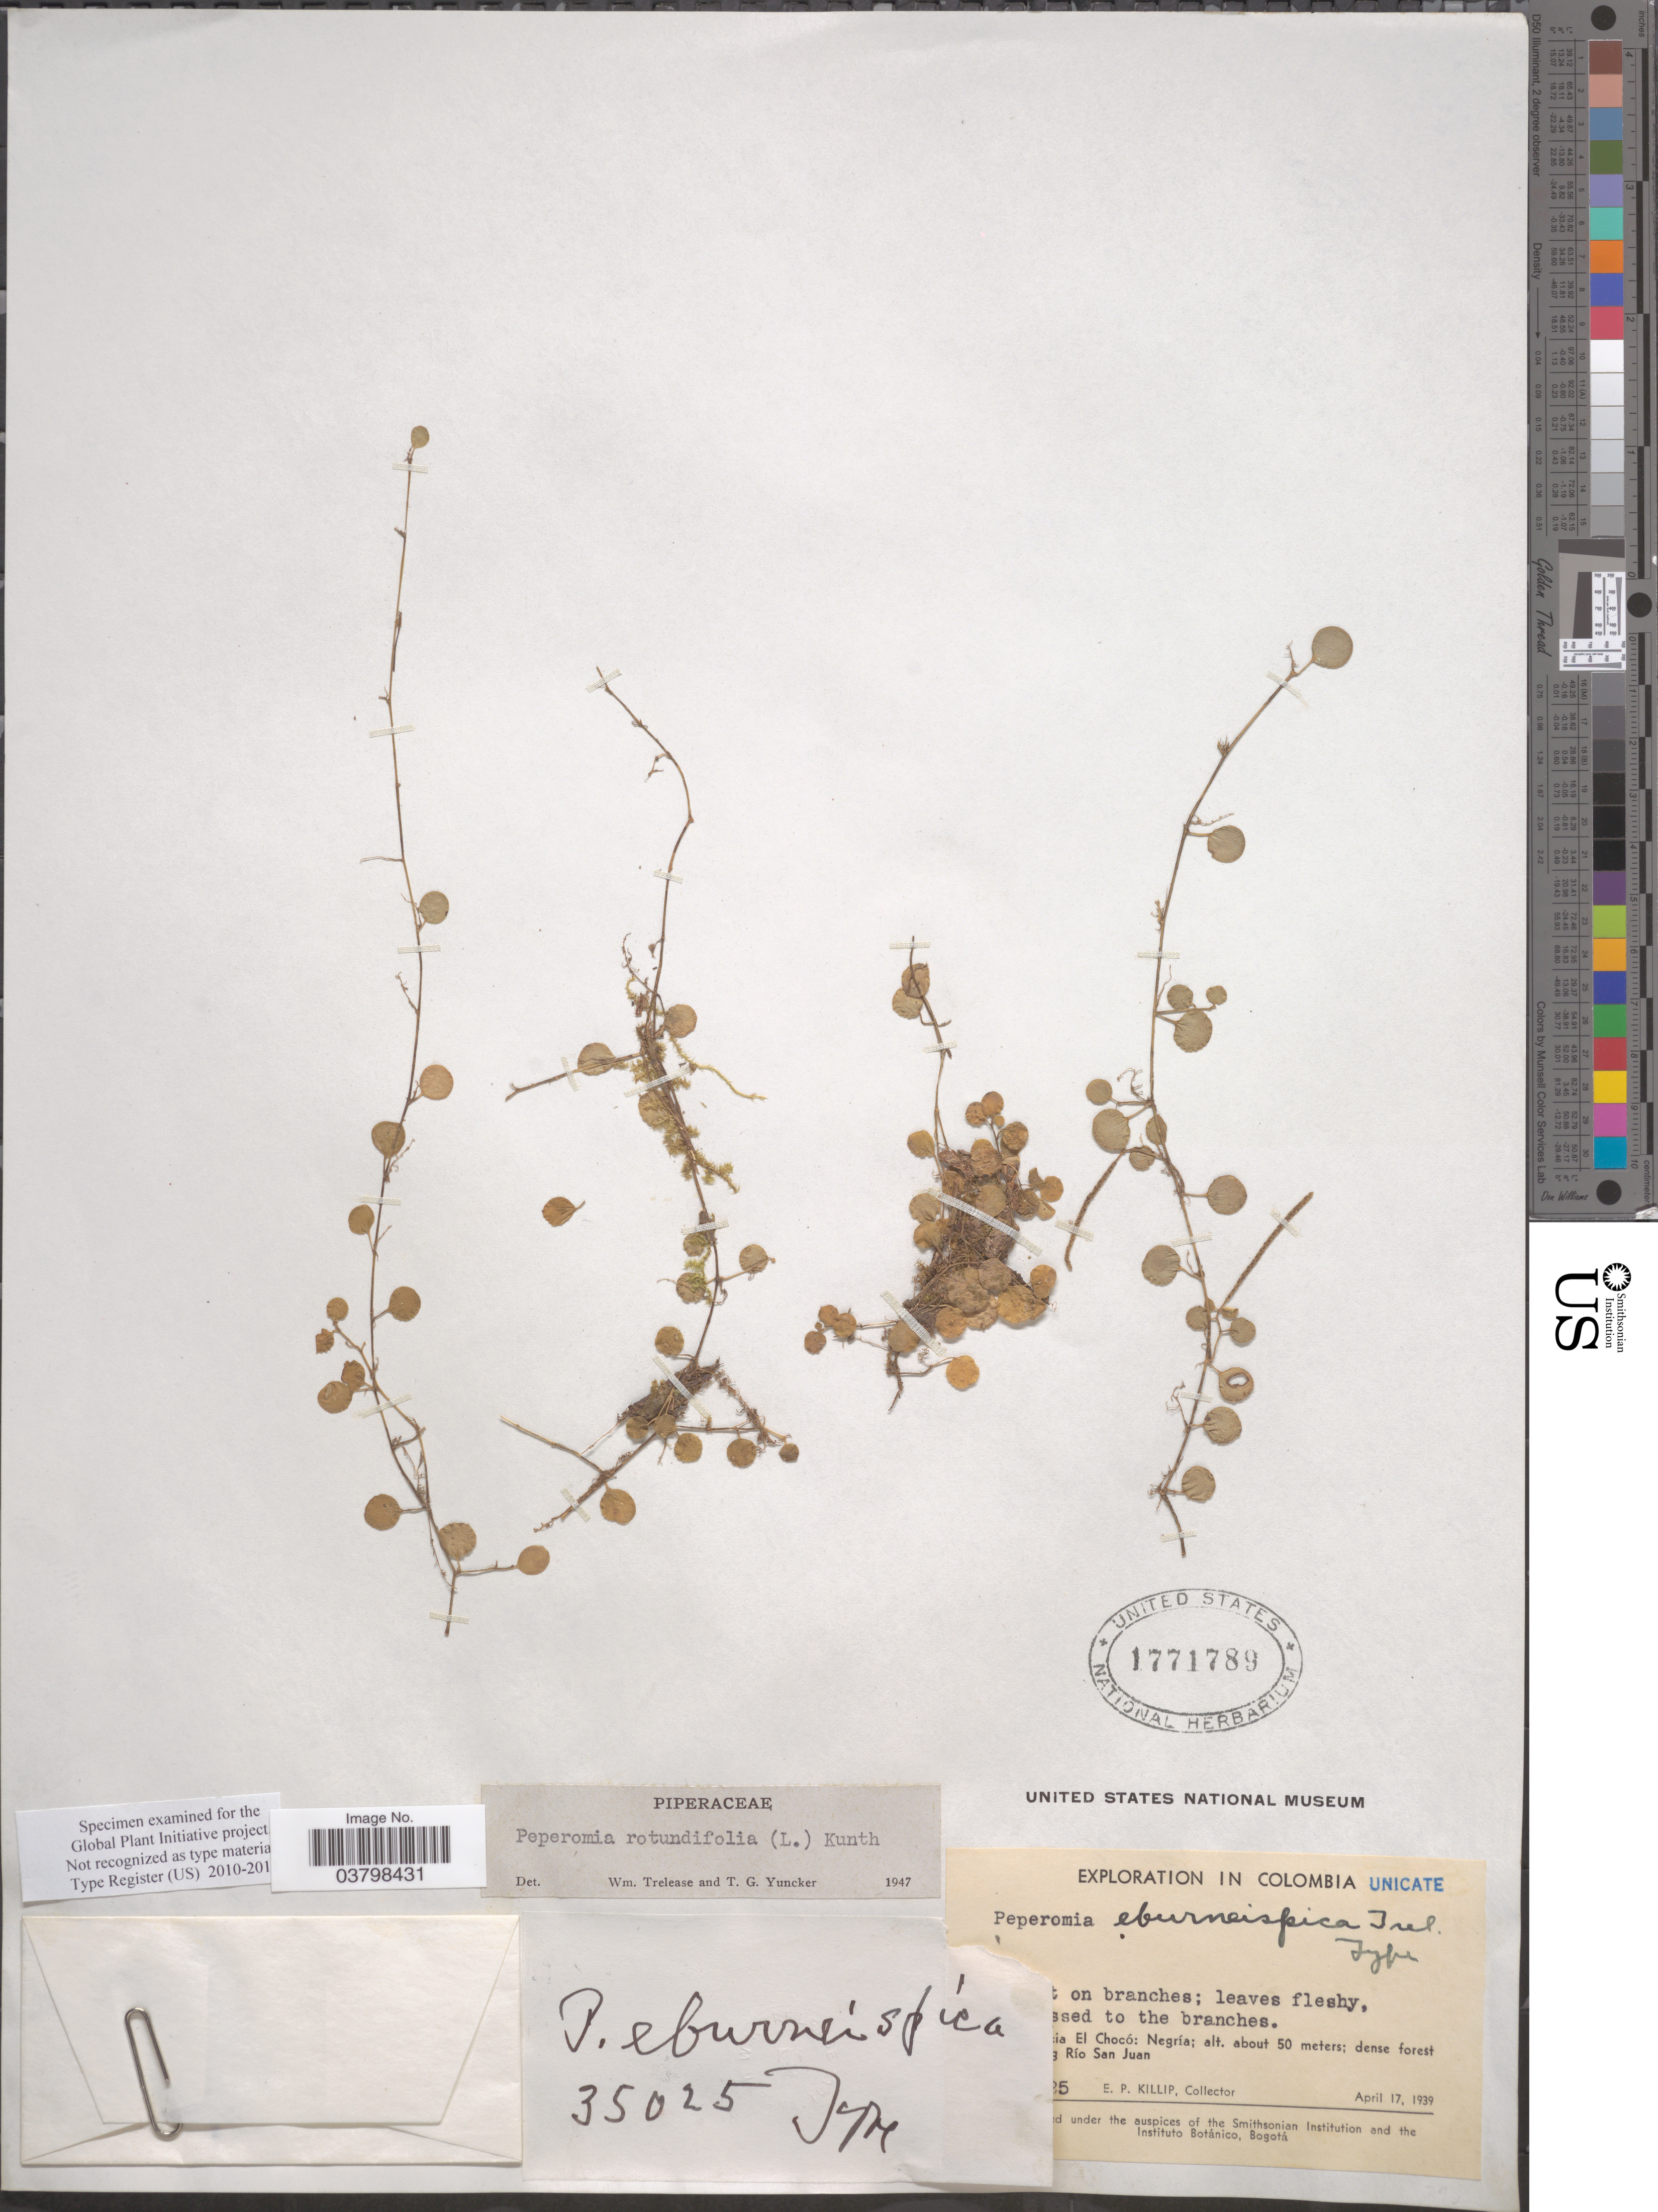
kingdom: Plantae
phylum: Tracheophyta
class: Magnoliopsida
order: Piperales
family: Piperaceae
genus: Peperomia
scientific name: Peperomia rotundifolia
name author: (L.) Kunth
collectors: E. P. Killip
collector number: !5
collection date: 1939-04-17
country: Colombia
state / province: Chocó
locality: [illegible text]cia El Chocó: Negría [illegible text] Río San Juan.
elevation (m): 50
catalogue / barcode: US 1771789